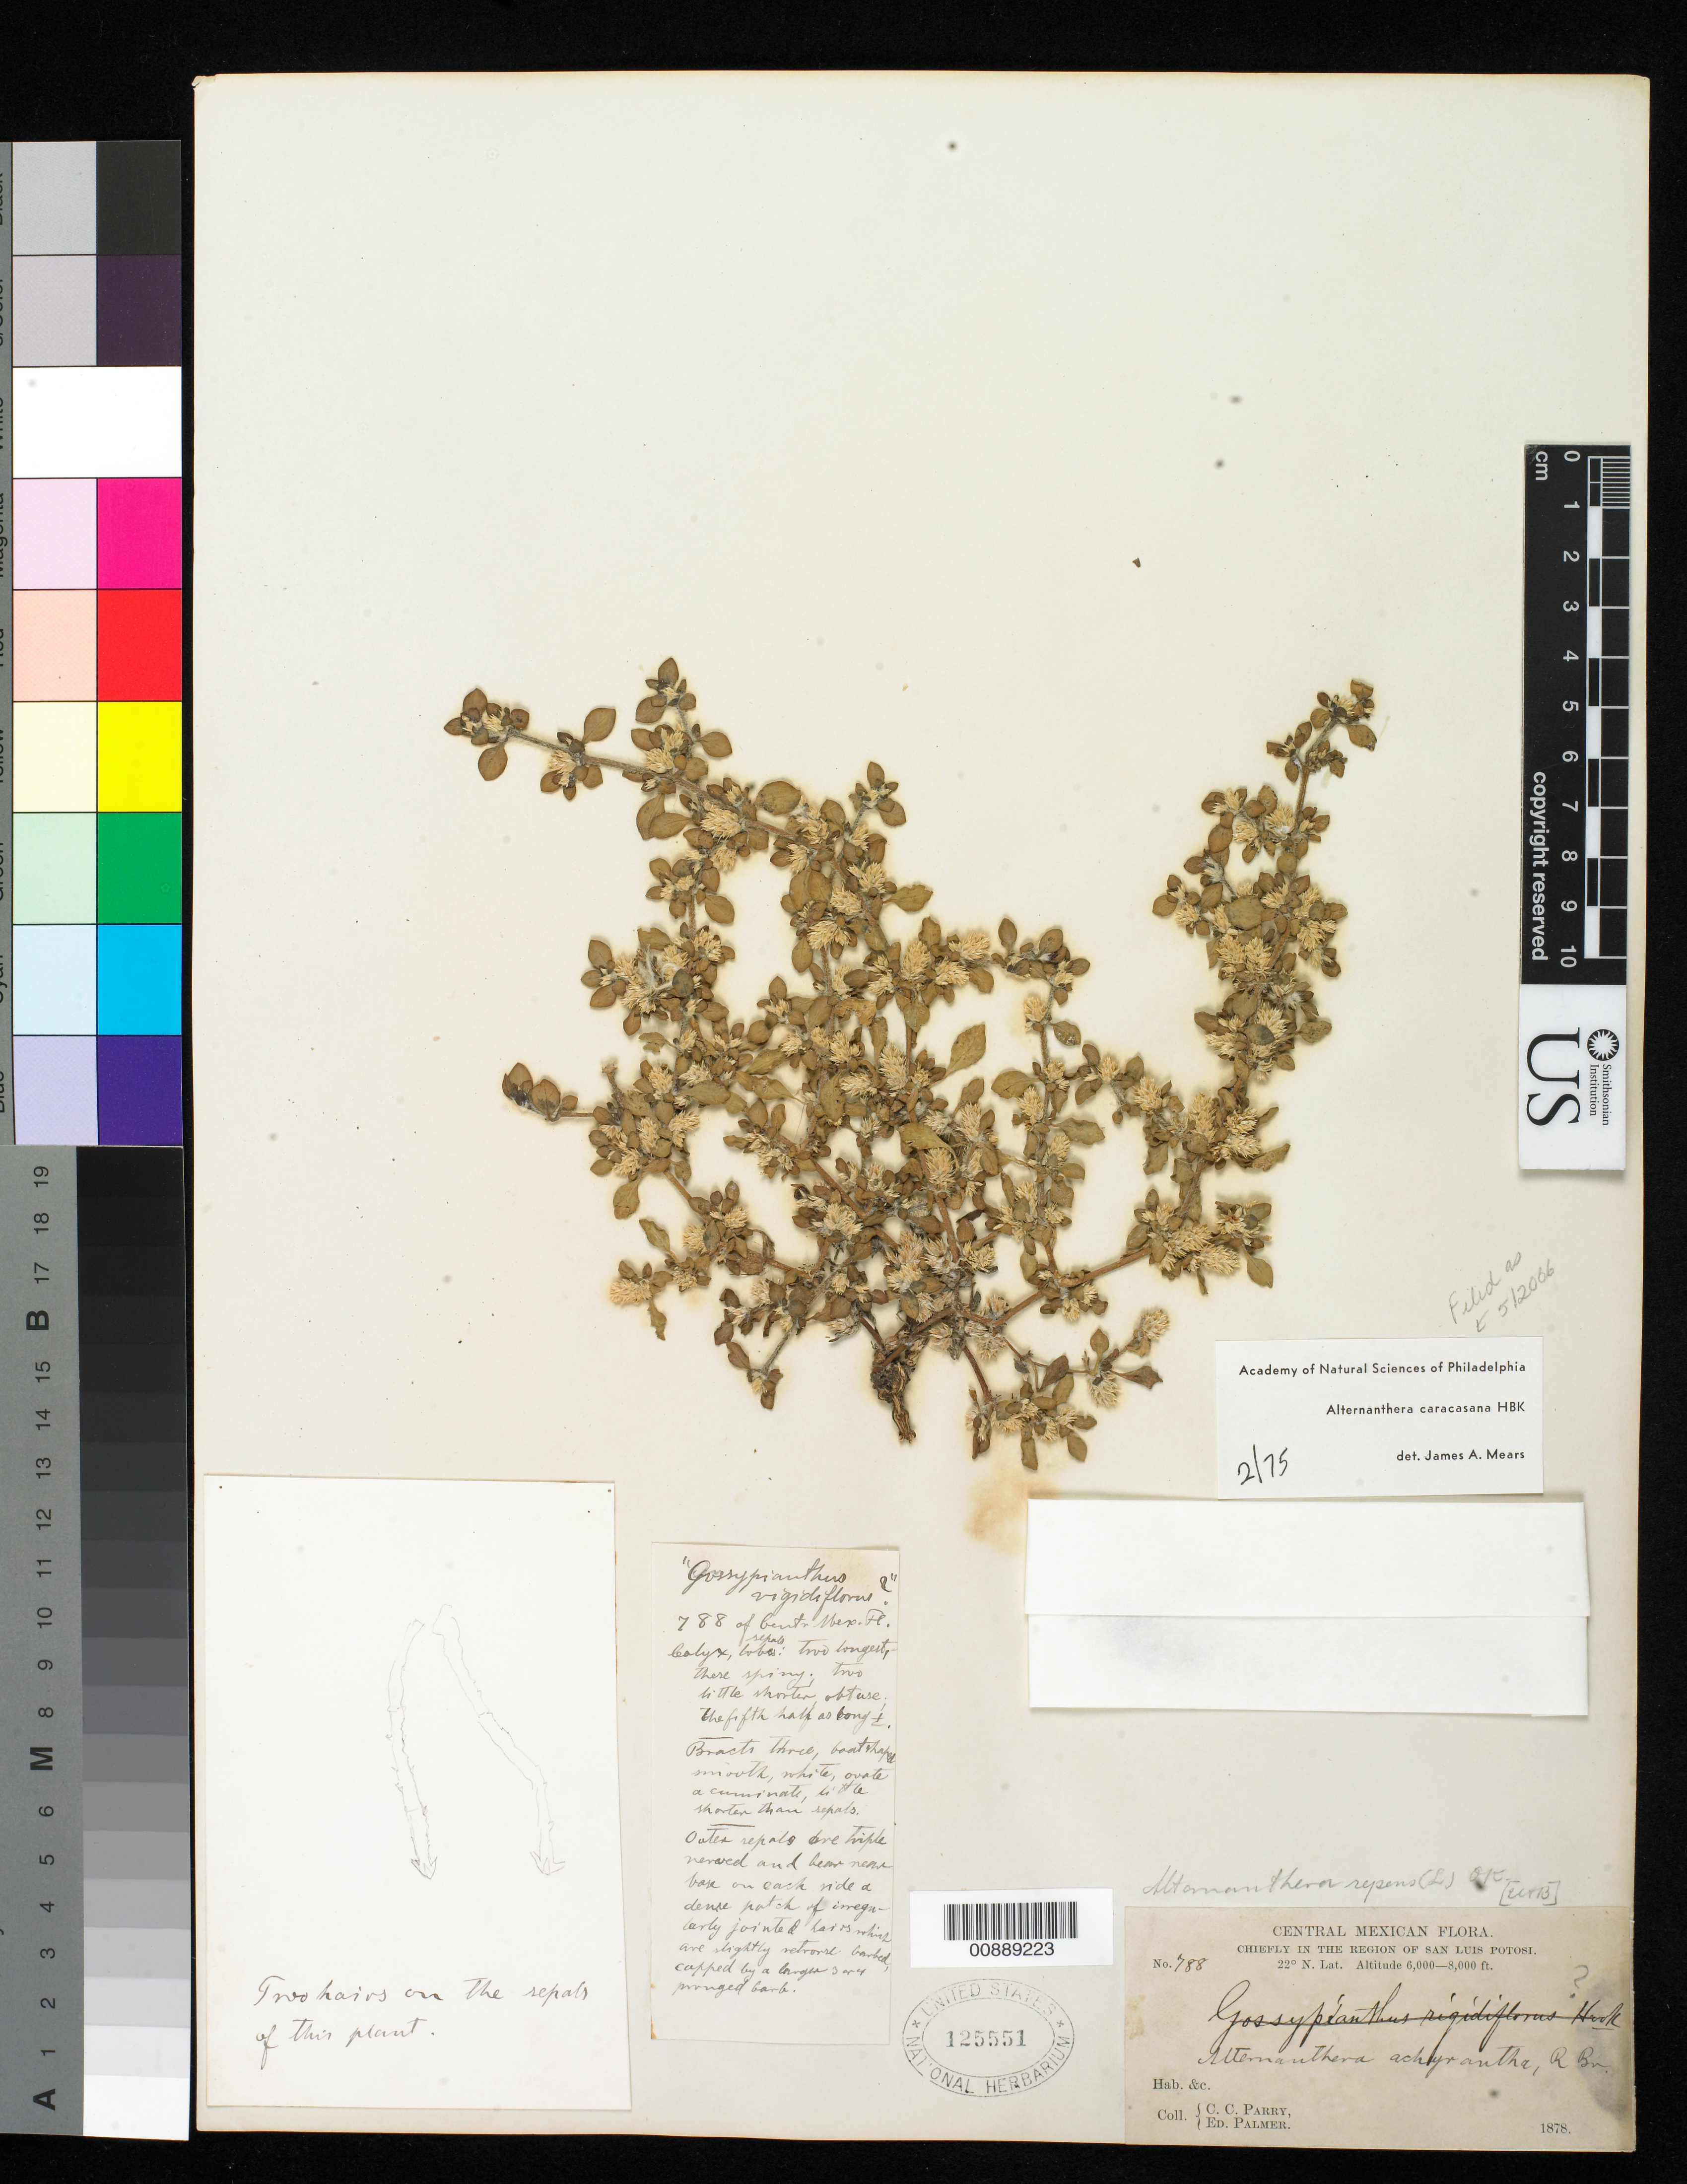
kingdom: Plantae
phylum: Tracheophyta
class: Magnoliopsida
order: Caryophyllales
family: Amaranthaceae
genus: Alternanthera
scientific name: Alternanthera caracasana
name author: Kunth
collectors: C. C. Parry & E. Palmer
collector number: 788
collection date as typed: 1878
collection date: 1878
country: Mexico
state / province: San Luis Potosí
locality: Chiefly in the region of San Luis Potosí.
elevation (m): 1829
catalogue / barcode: US 125551